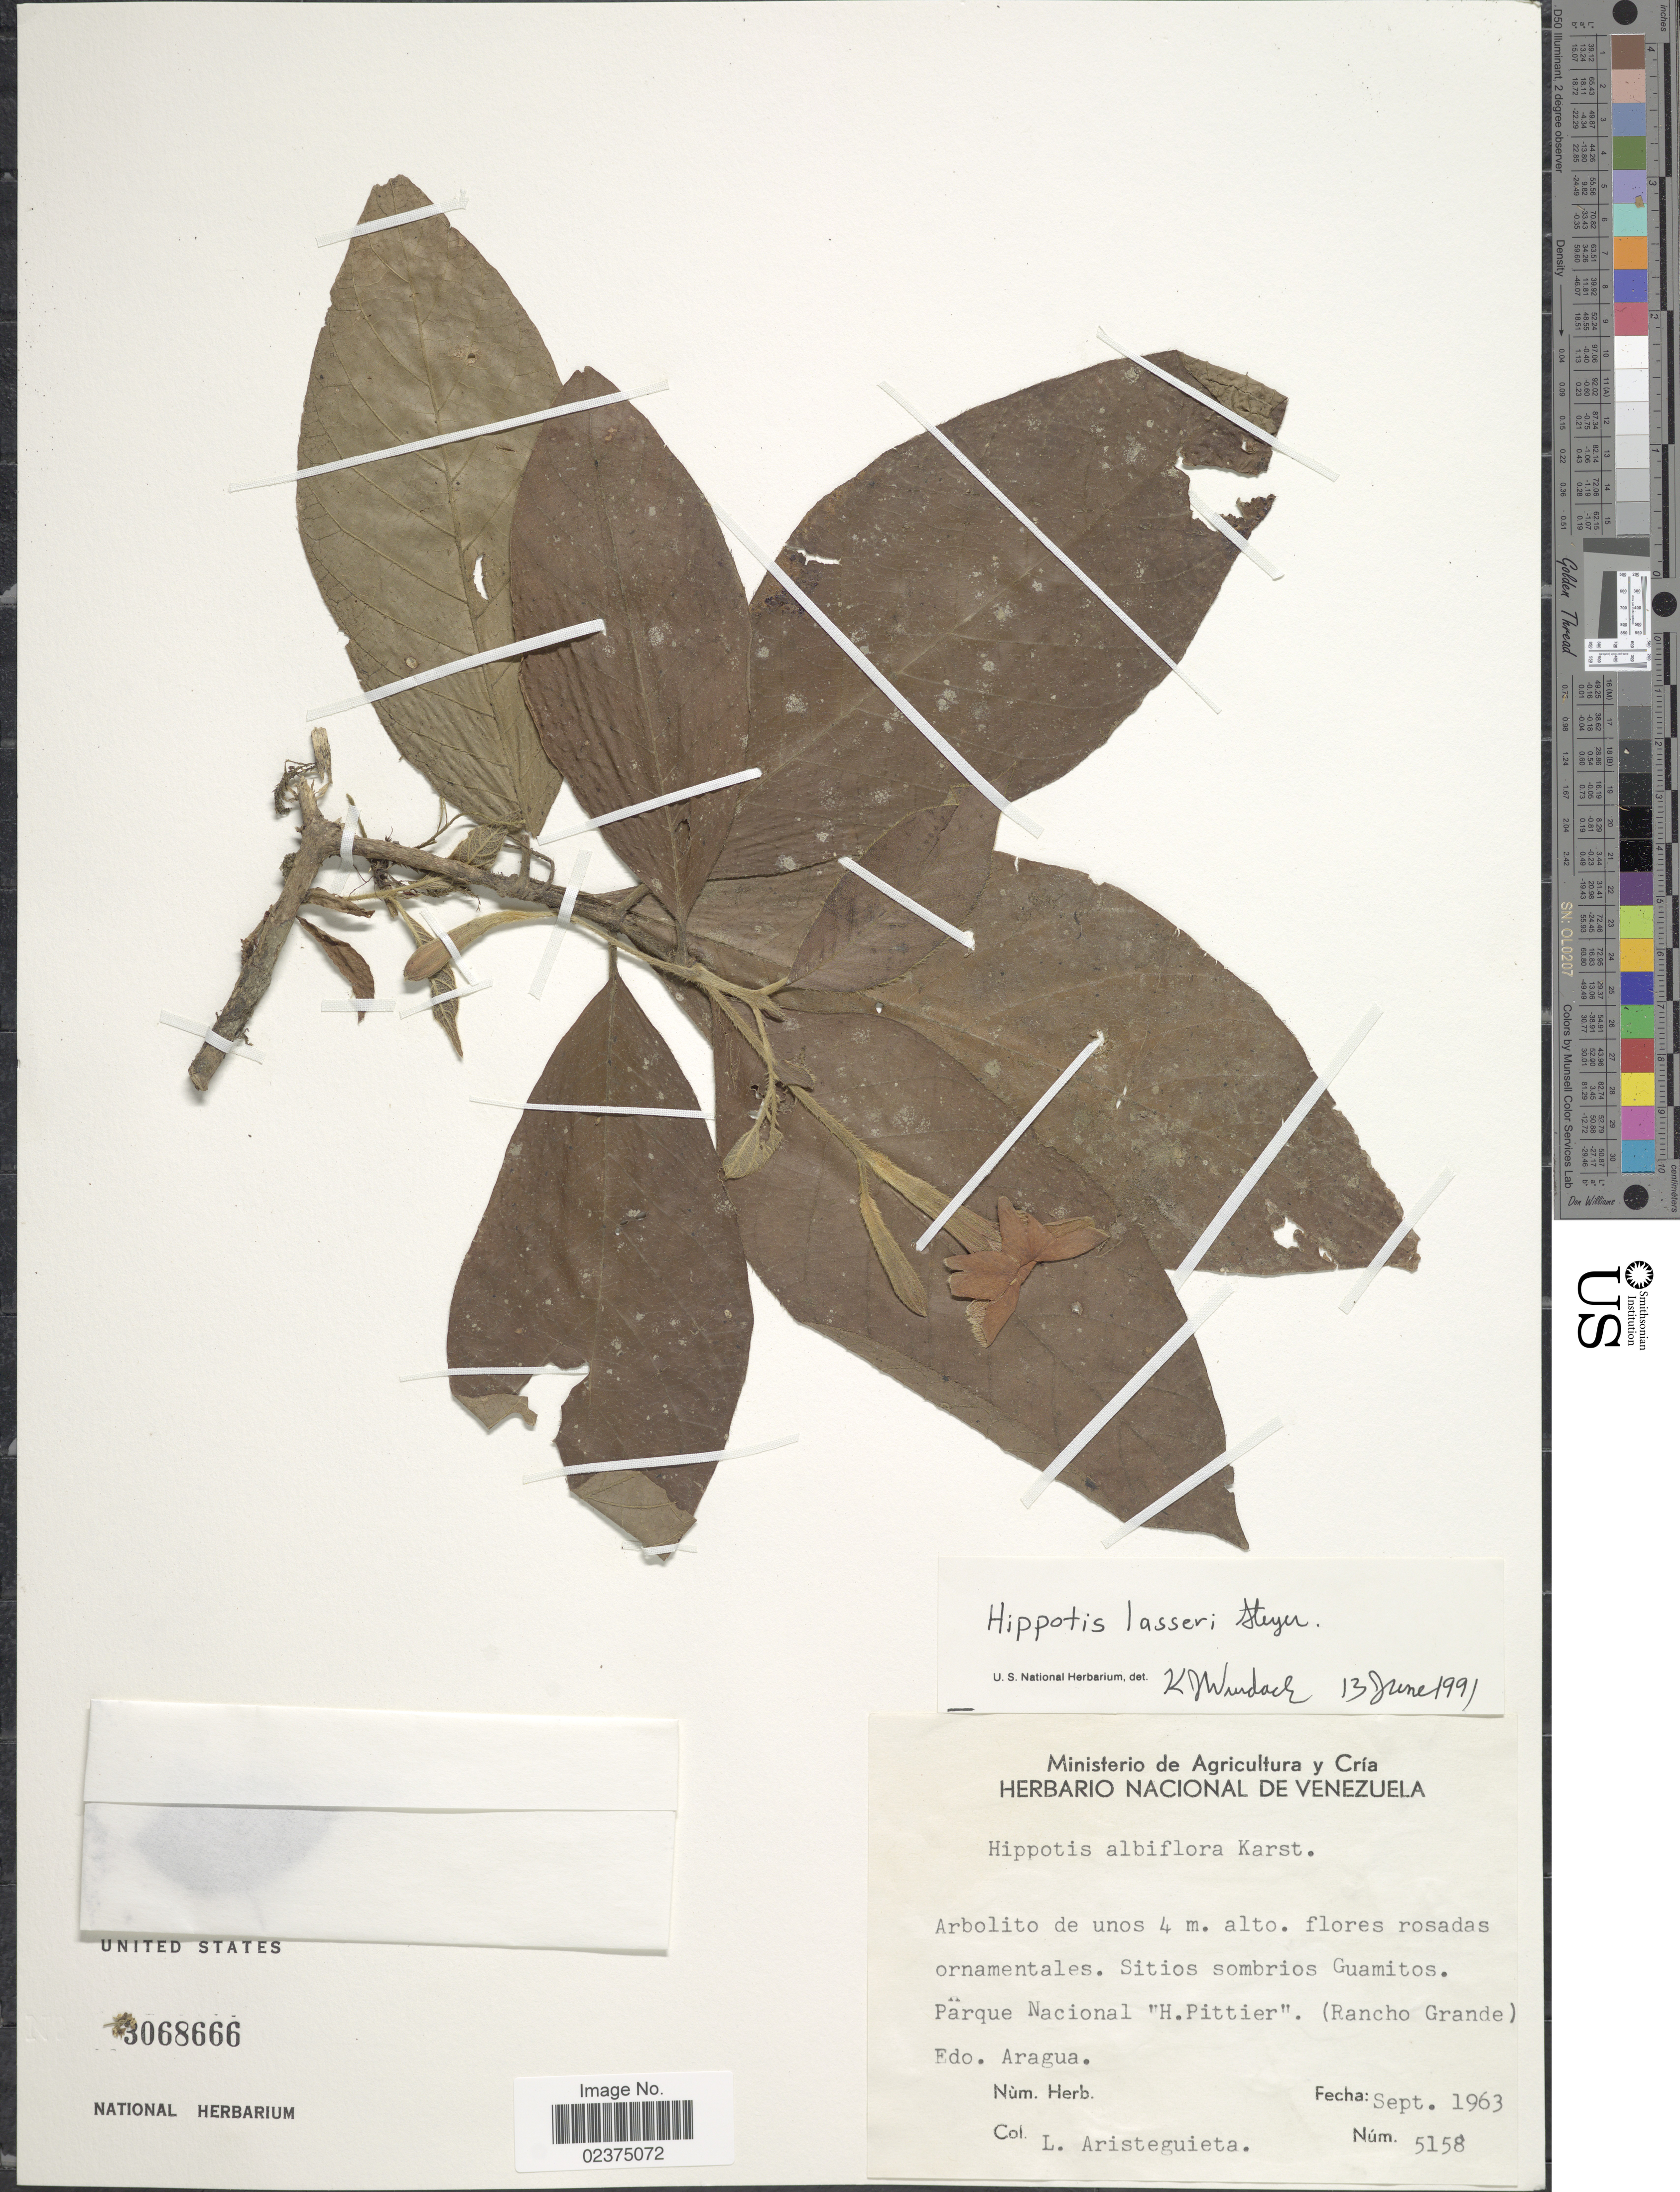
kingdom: Plantae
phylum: Tracheophyta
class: Magnoliopsida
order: Gentianales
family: Rubiaceae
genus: Hippotis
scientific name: Hippotis lasseri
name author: Steyerm.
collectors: L. Aristeguieta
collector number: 5158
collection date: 1963-09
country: Venezuela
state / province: Aragua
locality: Parque Nacional "H. Pittier" (Rancho Grande)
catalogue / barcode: US 3068666